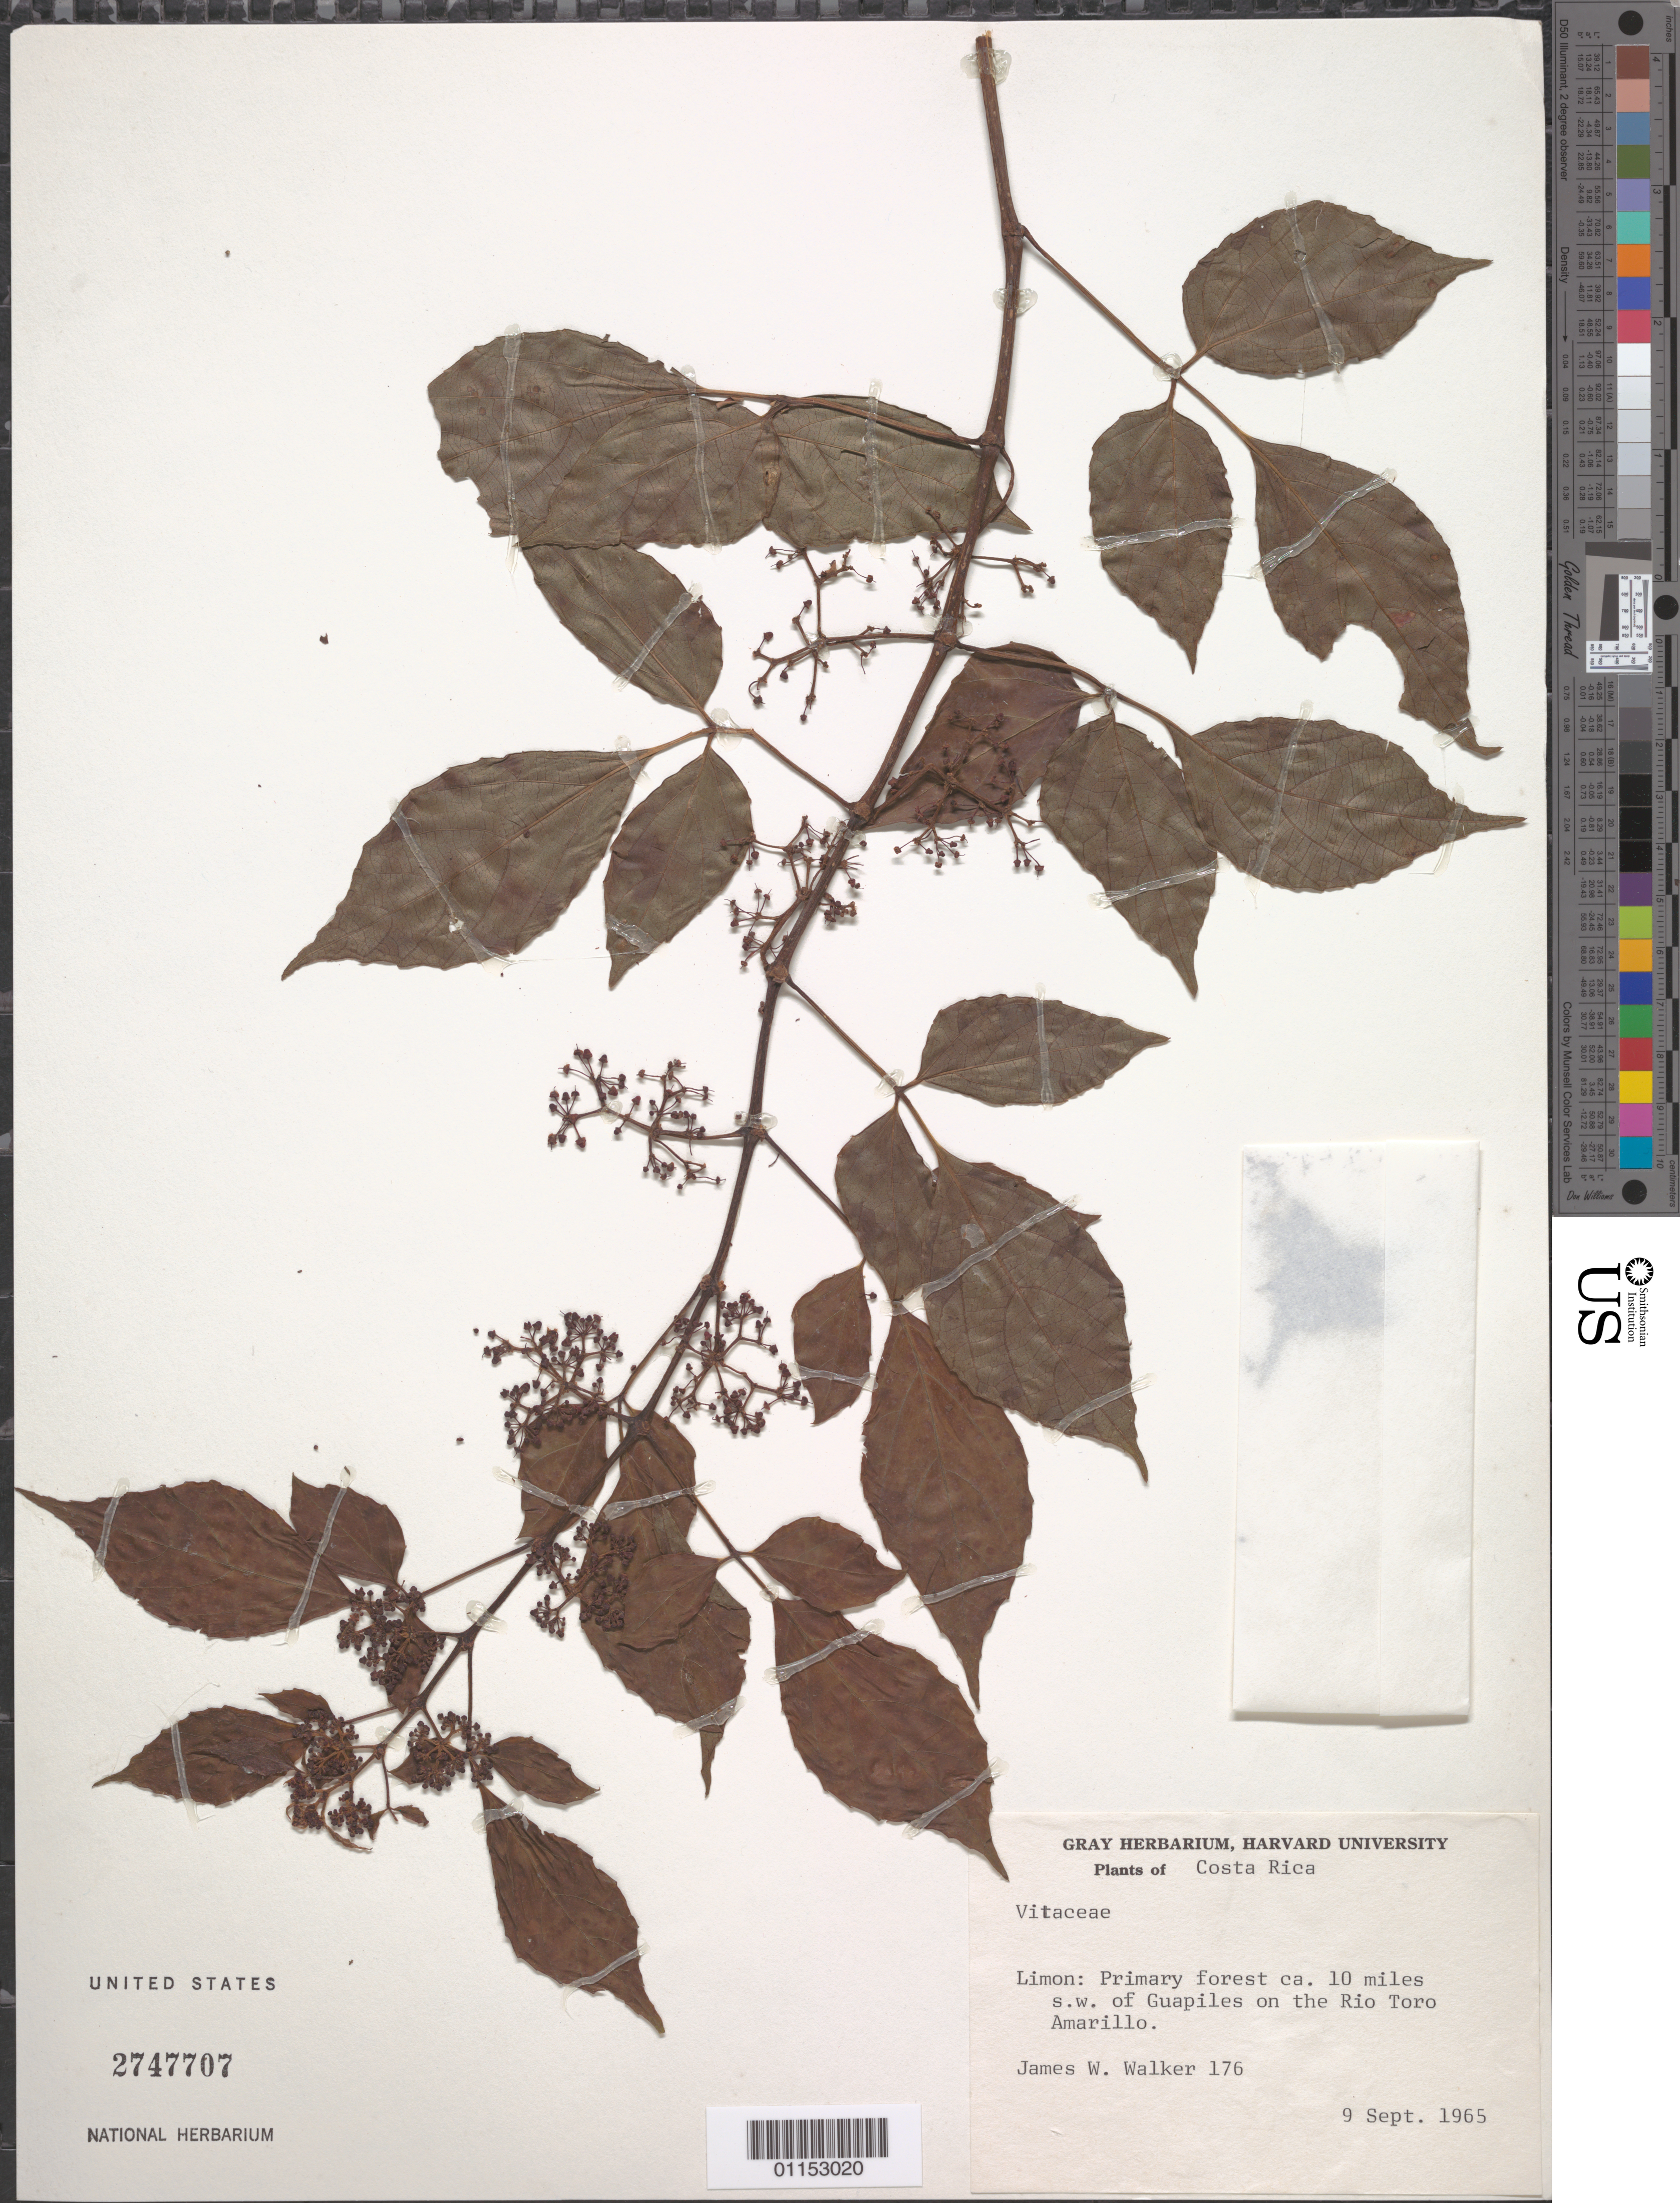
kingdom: Plantae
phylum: Tracheophyta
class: Magnoliopsida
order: Vitales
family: Vitaceae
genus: Cissus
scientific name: Cissus sp.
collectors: J. W. Walker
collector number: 176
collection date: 1965-09-09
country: Costa Rica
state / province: Limón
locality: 10 mi SW of Guapiles on the Rio Toro Amarillo.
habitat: Primary forest.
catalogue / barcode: US 2747707